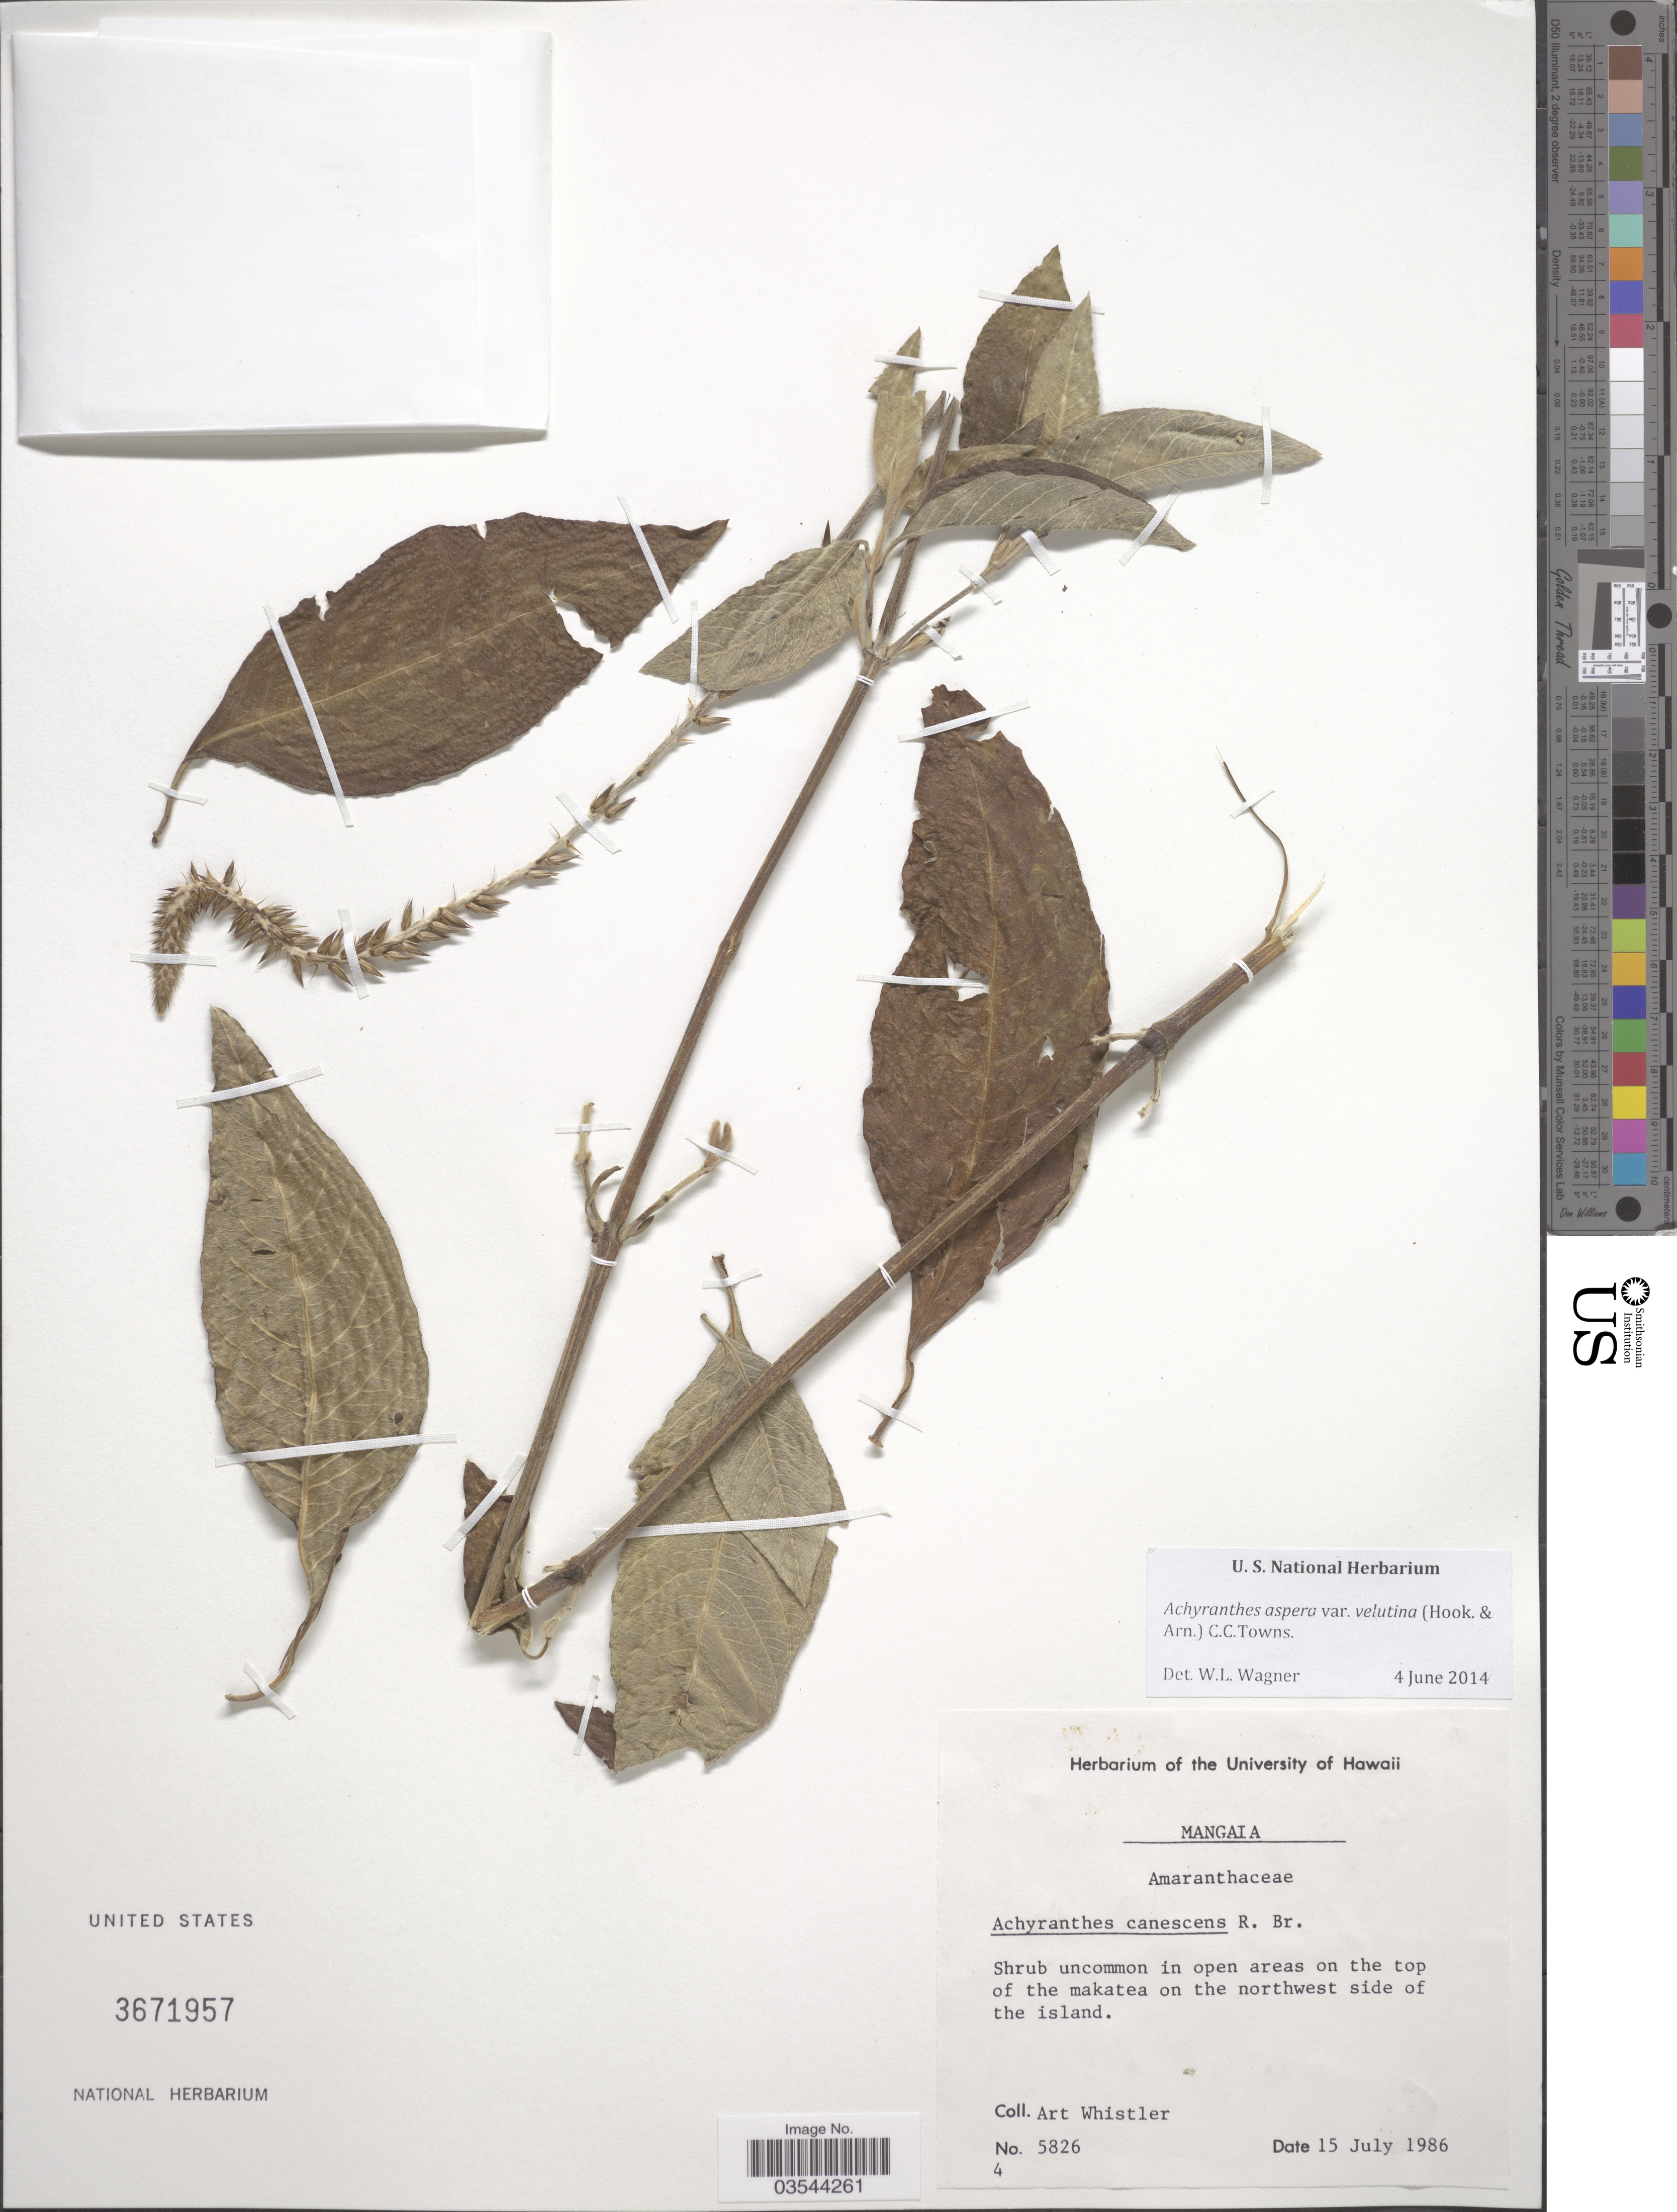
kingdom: Plantae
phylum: Tracheophyta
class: Magnoliopsida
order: Caryophyllales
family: Amaranthaceae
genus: Achyranthes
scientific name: Achyranthes aspera var. velutina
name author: (Hook. & Arn.) C. C. Towns.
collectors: A. Whistler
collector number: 5826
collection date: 1986-07-15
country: Cook Islands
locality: Mangaia. In open areas on the top of the makatea on the northwest side of the island.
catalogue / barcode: US 3671957